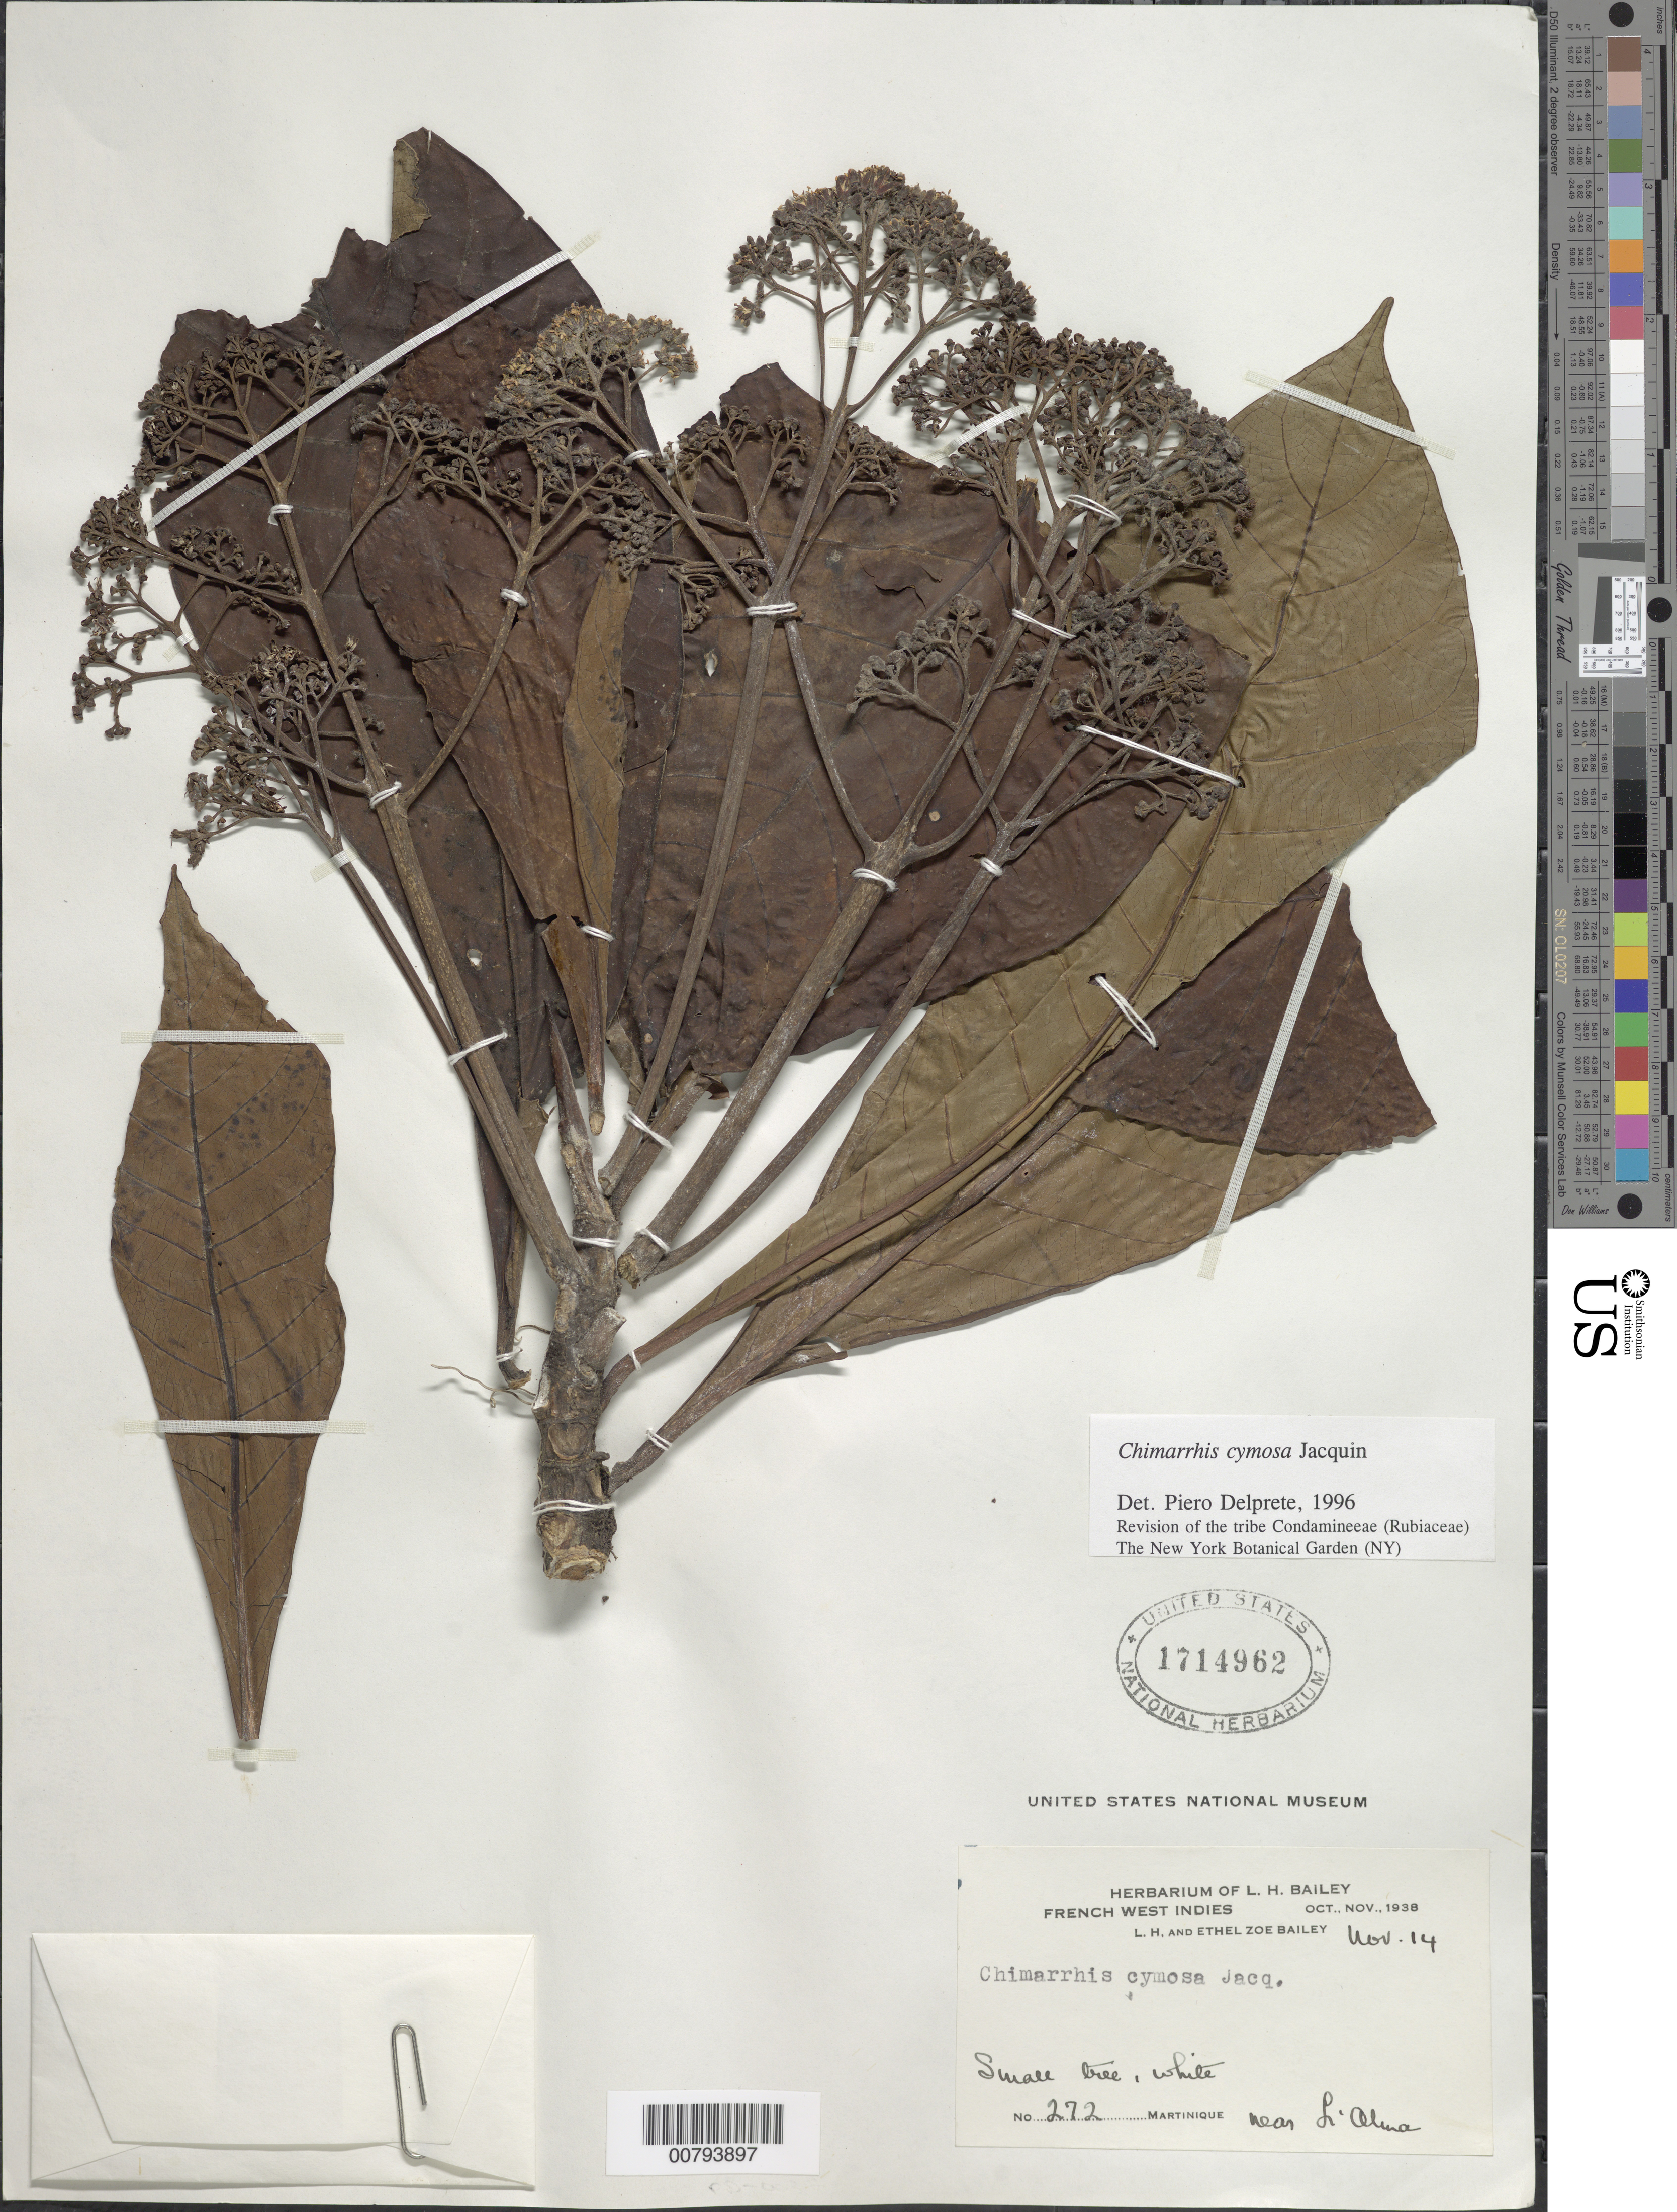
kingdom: Plantae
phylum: Tracheophyta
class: Magnoliopsida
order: Gentianales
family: Rubiaceae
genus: Chimarrhis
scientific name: Chimarrhis cymosa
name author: Jacq.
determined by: Delprete, P. G., Herb. de Guyane Cay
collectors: L. H. Bailey & E. Z. Bailey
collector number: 272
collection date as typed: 14 Nov 1938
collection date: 1938-11-14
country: Martinique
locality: near Alma (sp?)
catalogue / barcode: US 1714962